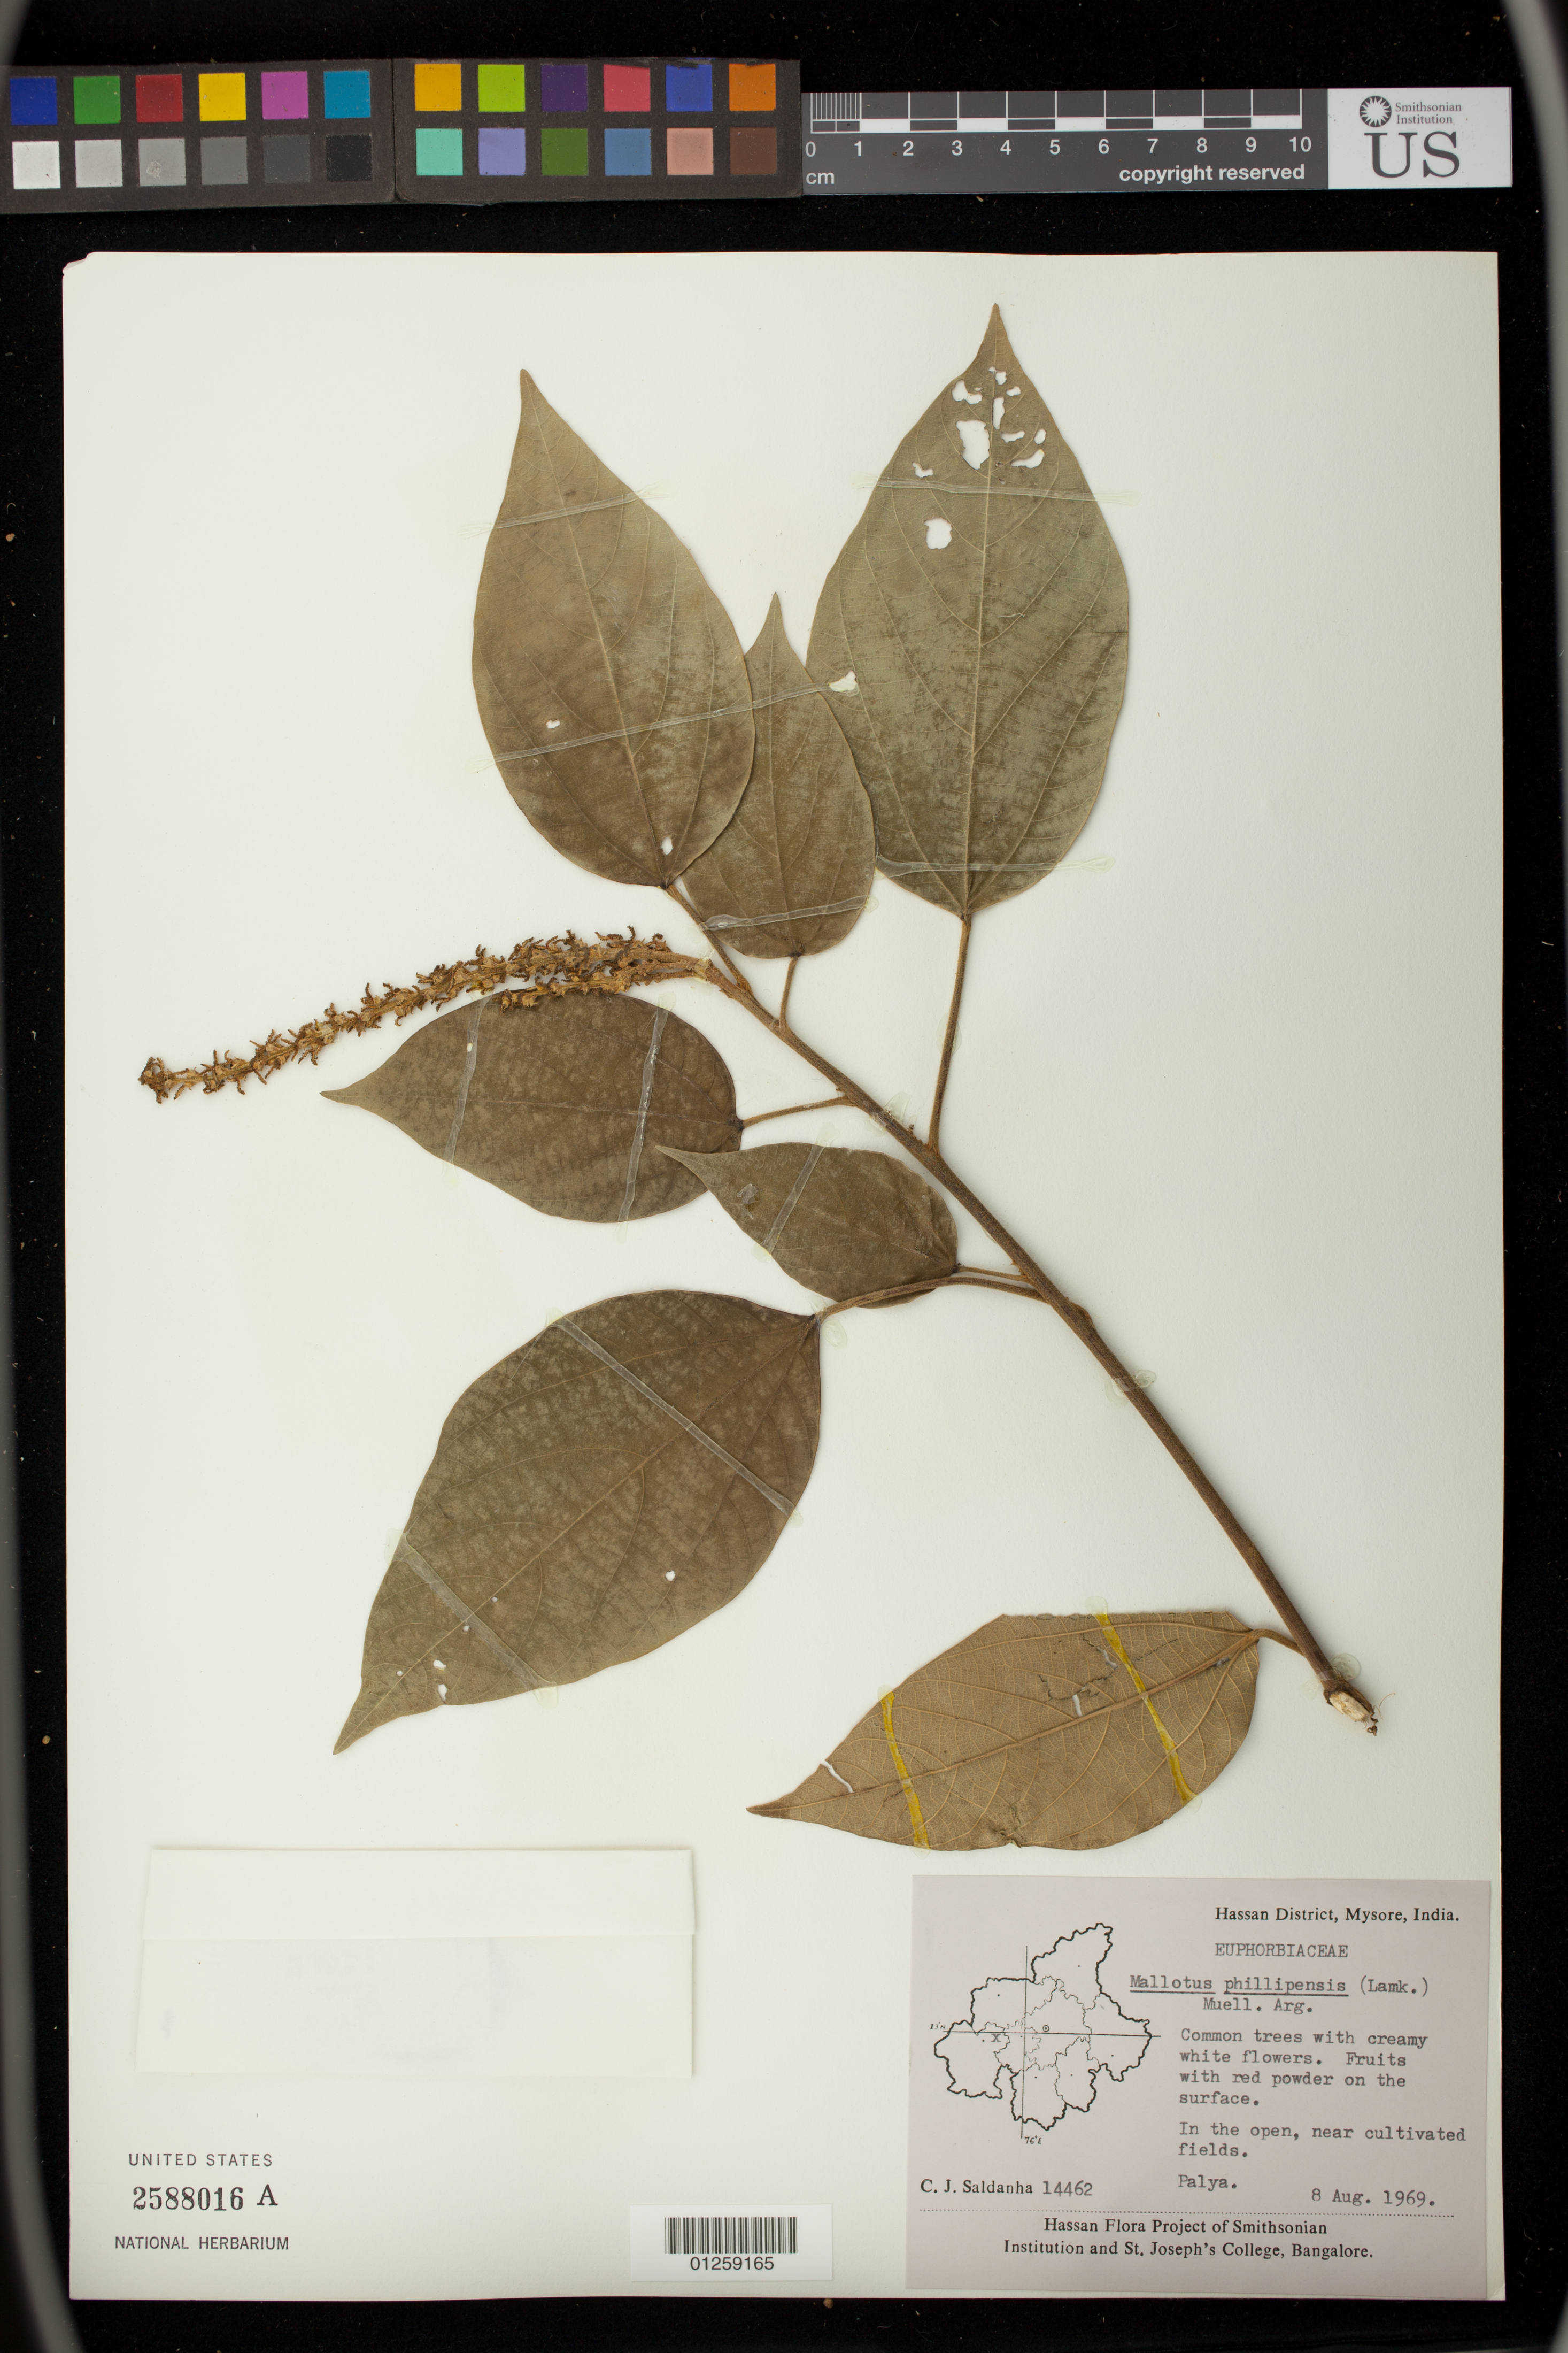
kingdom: Plantae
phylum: Tracheophyta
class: Magnoliopsida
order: Malpighiales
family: Euphorbiaceae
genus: Mallotus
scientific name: Mallotus philippensis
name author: (Lam.) Müll. Arg.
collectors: C. J. Saldanha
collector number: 14462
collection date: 1969-08-08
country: India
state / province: Karnataka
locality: Hassan District, Mysore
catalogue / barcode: US 2588016A